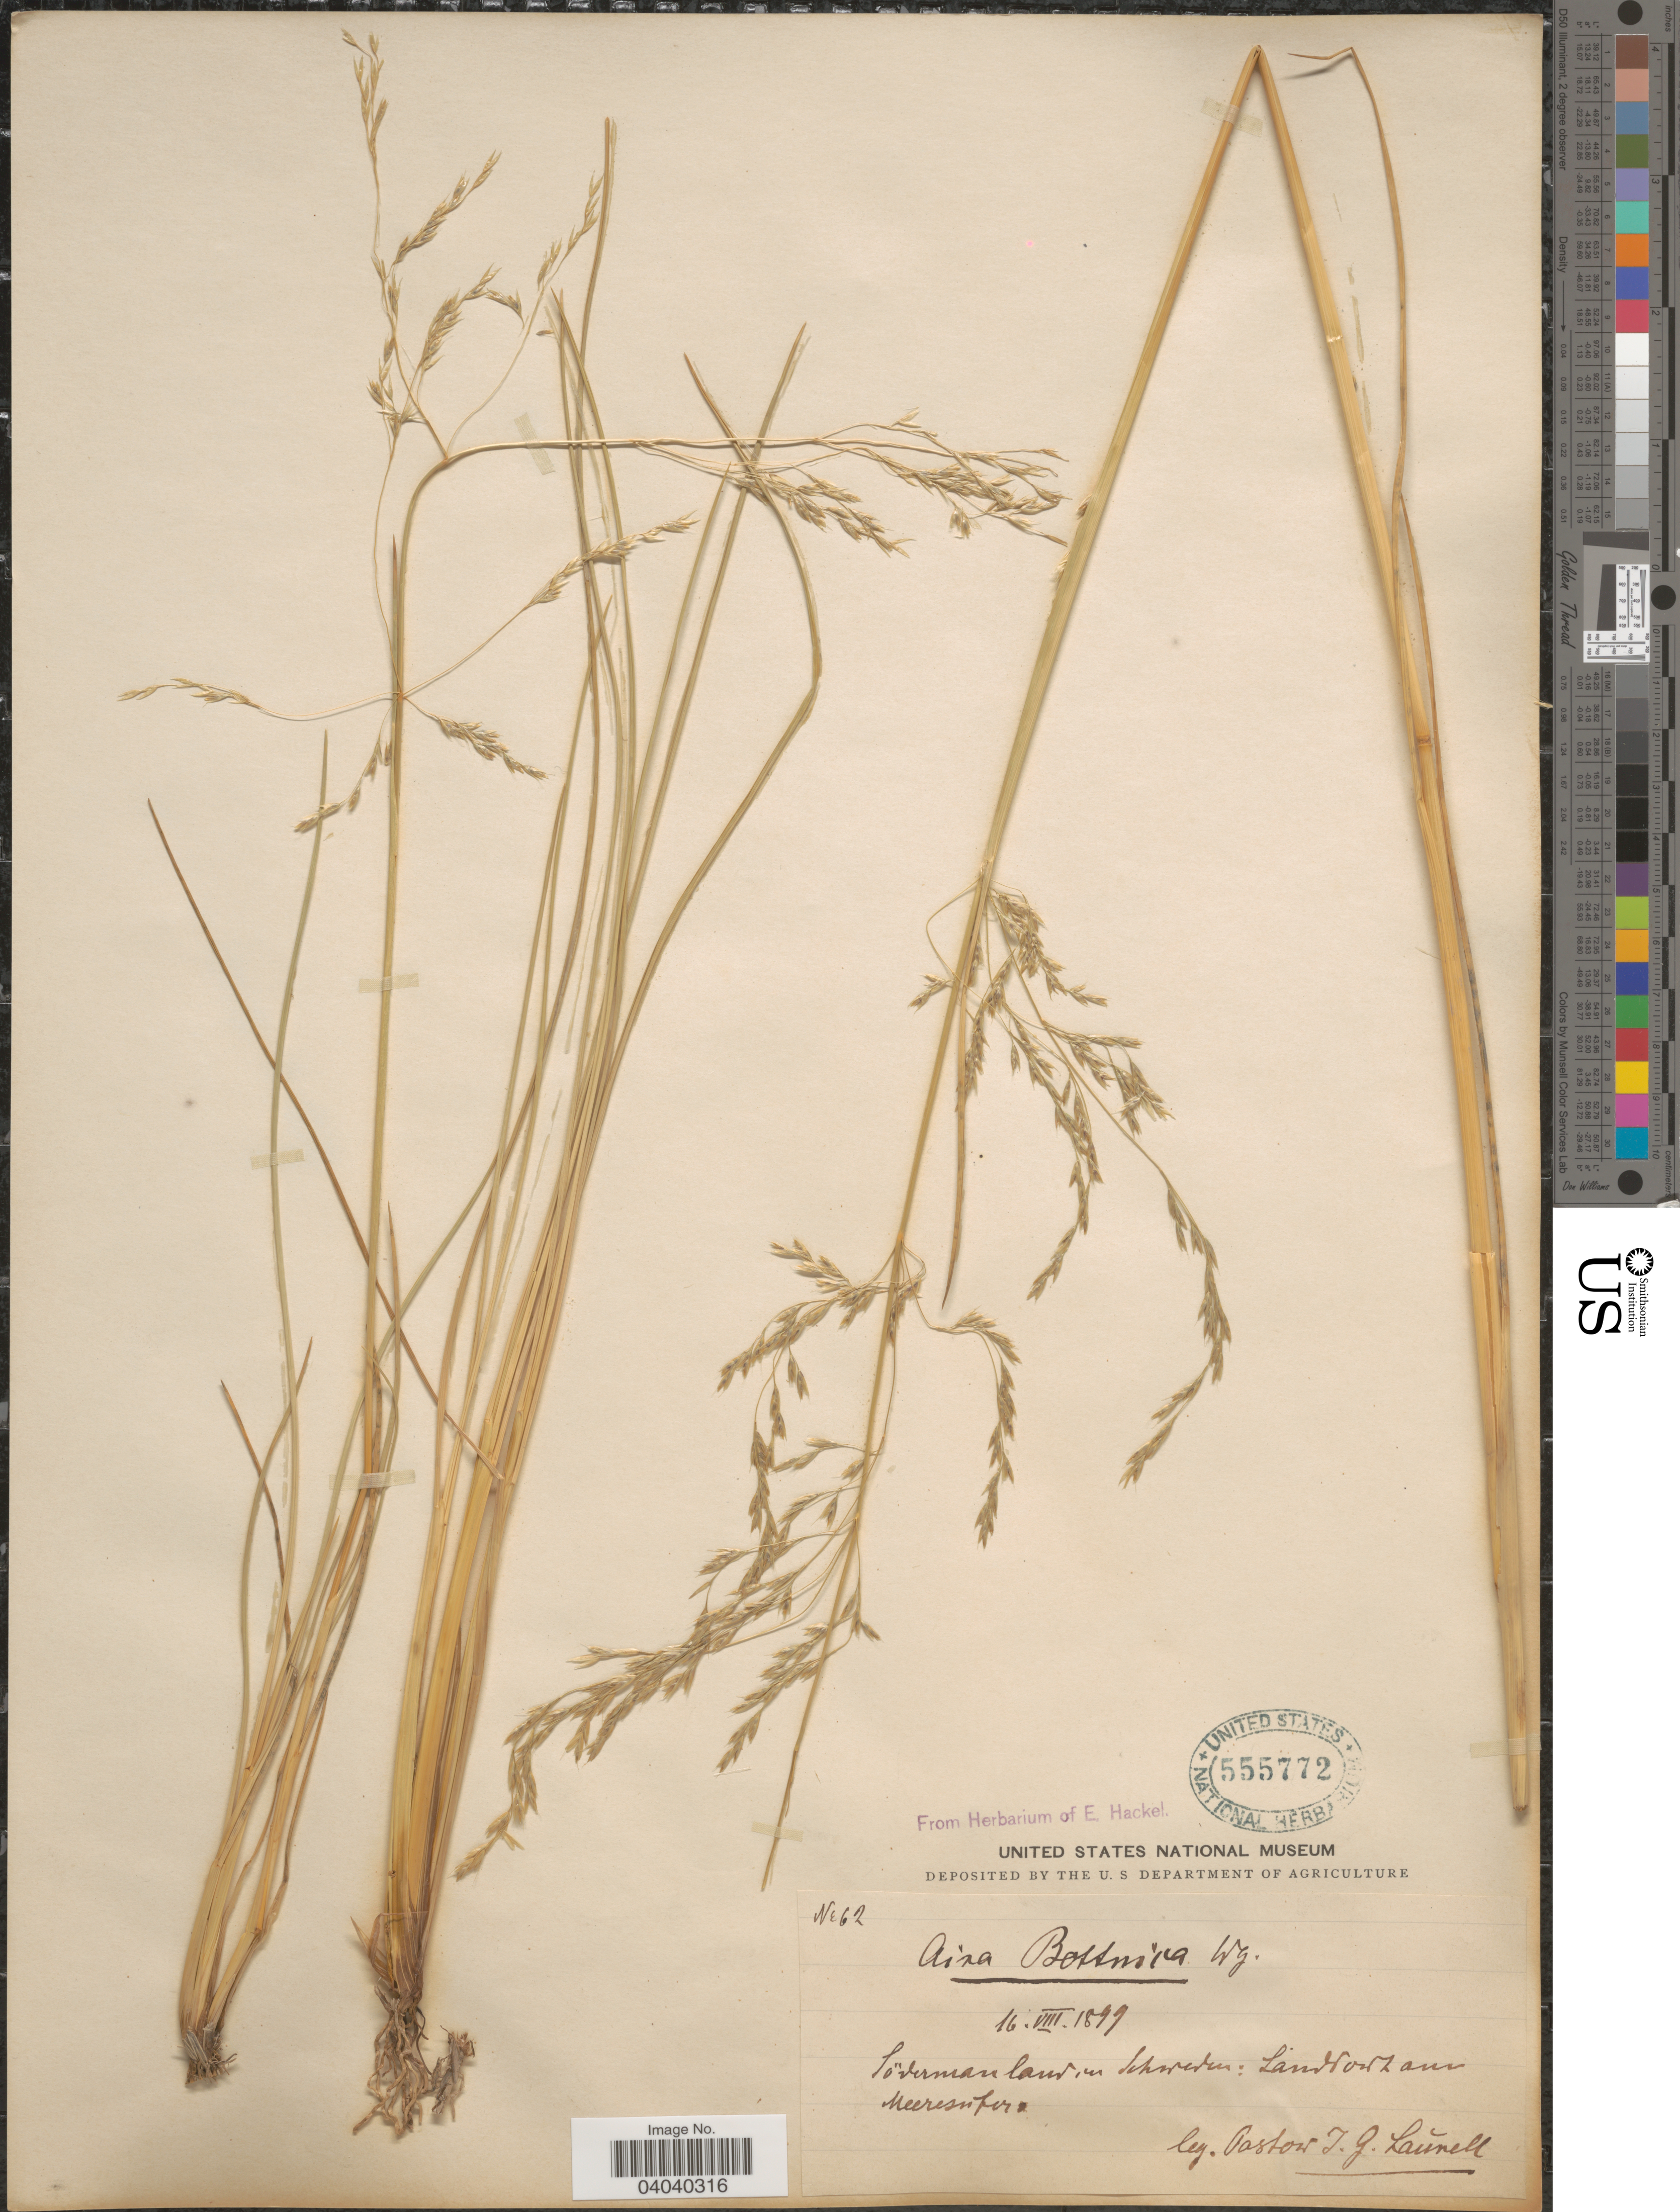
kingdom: Plantae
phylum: Tracheophyta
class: Liliopsida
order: Poales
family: Poaceae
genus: Deschampsia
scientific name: Deschampsia bottnica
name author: (Wahlenb.) Trin.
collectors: J. Laurell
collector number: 62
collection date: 1899-08-16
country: Sweden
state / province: Sodermanland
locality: Södermanland in Schweden: Landsort am Meeresufer.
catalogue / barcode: US 555772